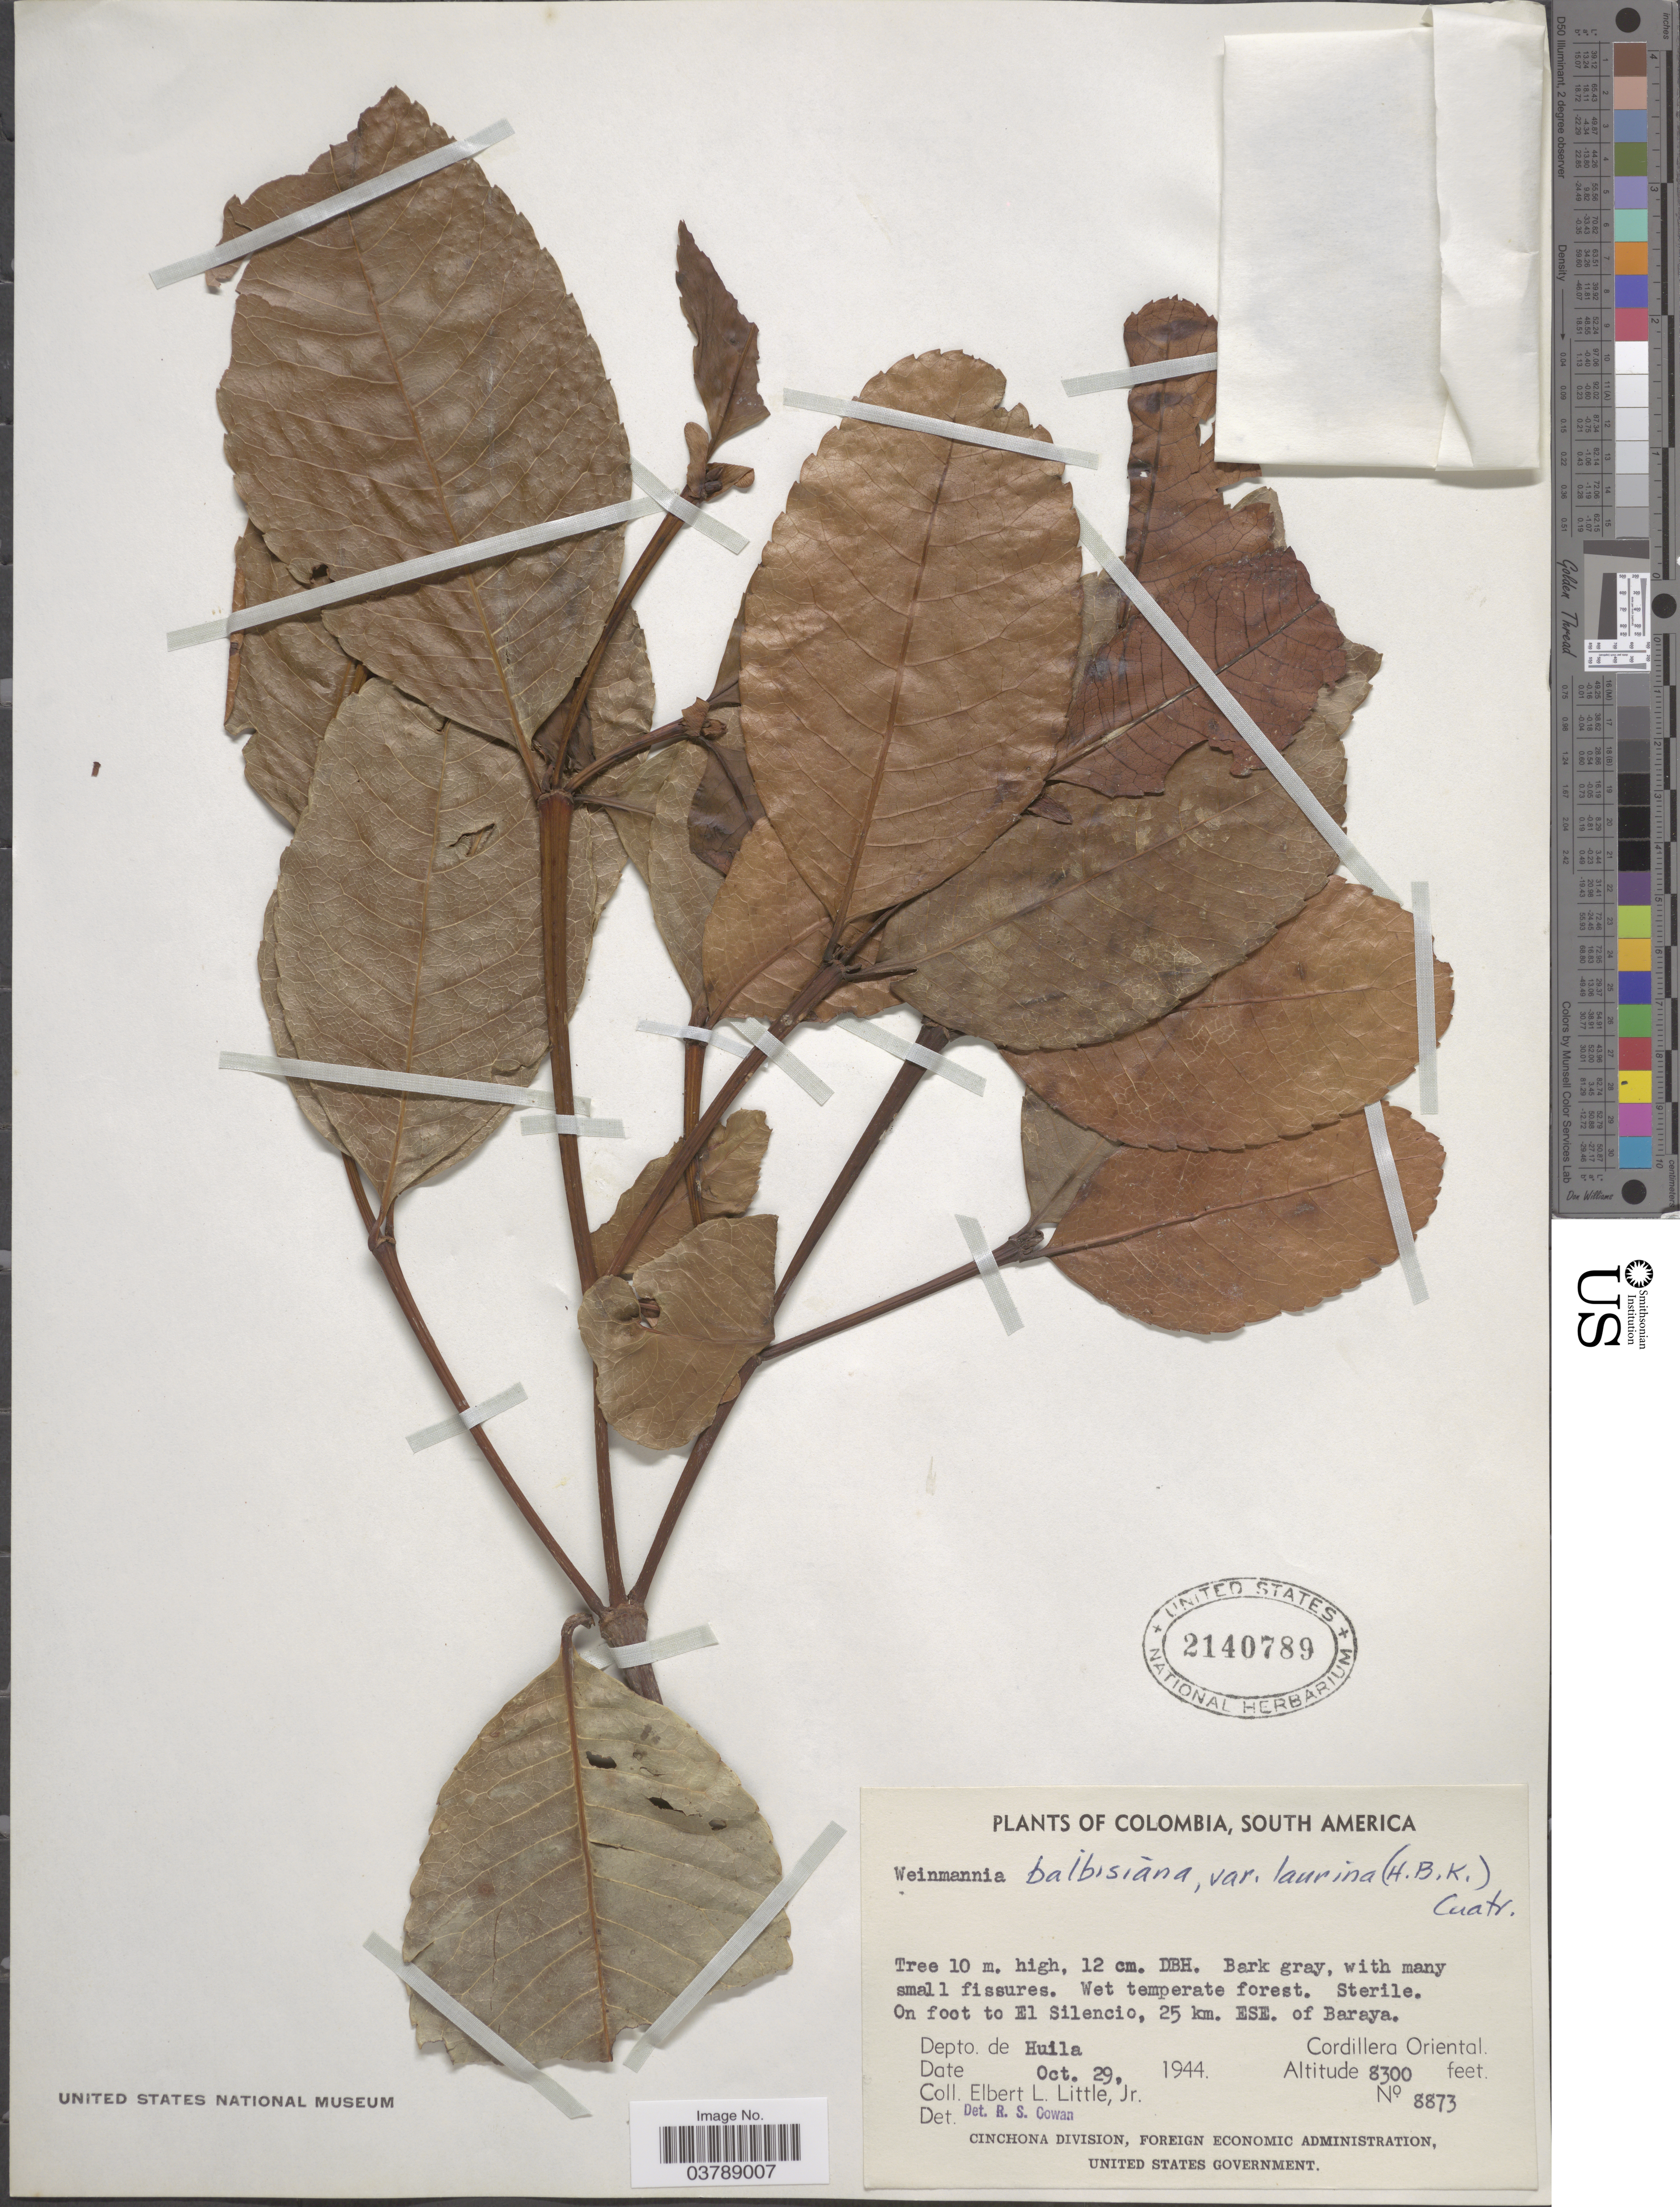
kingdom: Plantae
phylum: Tracheophyta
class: Magnoliopsida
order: Oxalidales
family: Cunoniaceae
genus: Weinmannia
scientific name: Weinmannia balbisiana var. laurina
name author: (Kunth) Cuatrec.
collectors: E. L. Little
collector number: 8873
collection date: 1944-10-29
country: Colombia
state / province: Huila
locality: On foot to El Silencio, 25 km. ESE. of Baraya. Depto. de Huila. Cordillera Oriental.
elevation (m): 2530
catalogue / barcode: US 2140789